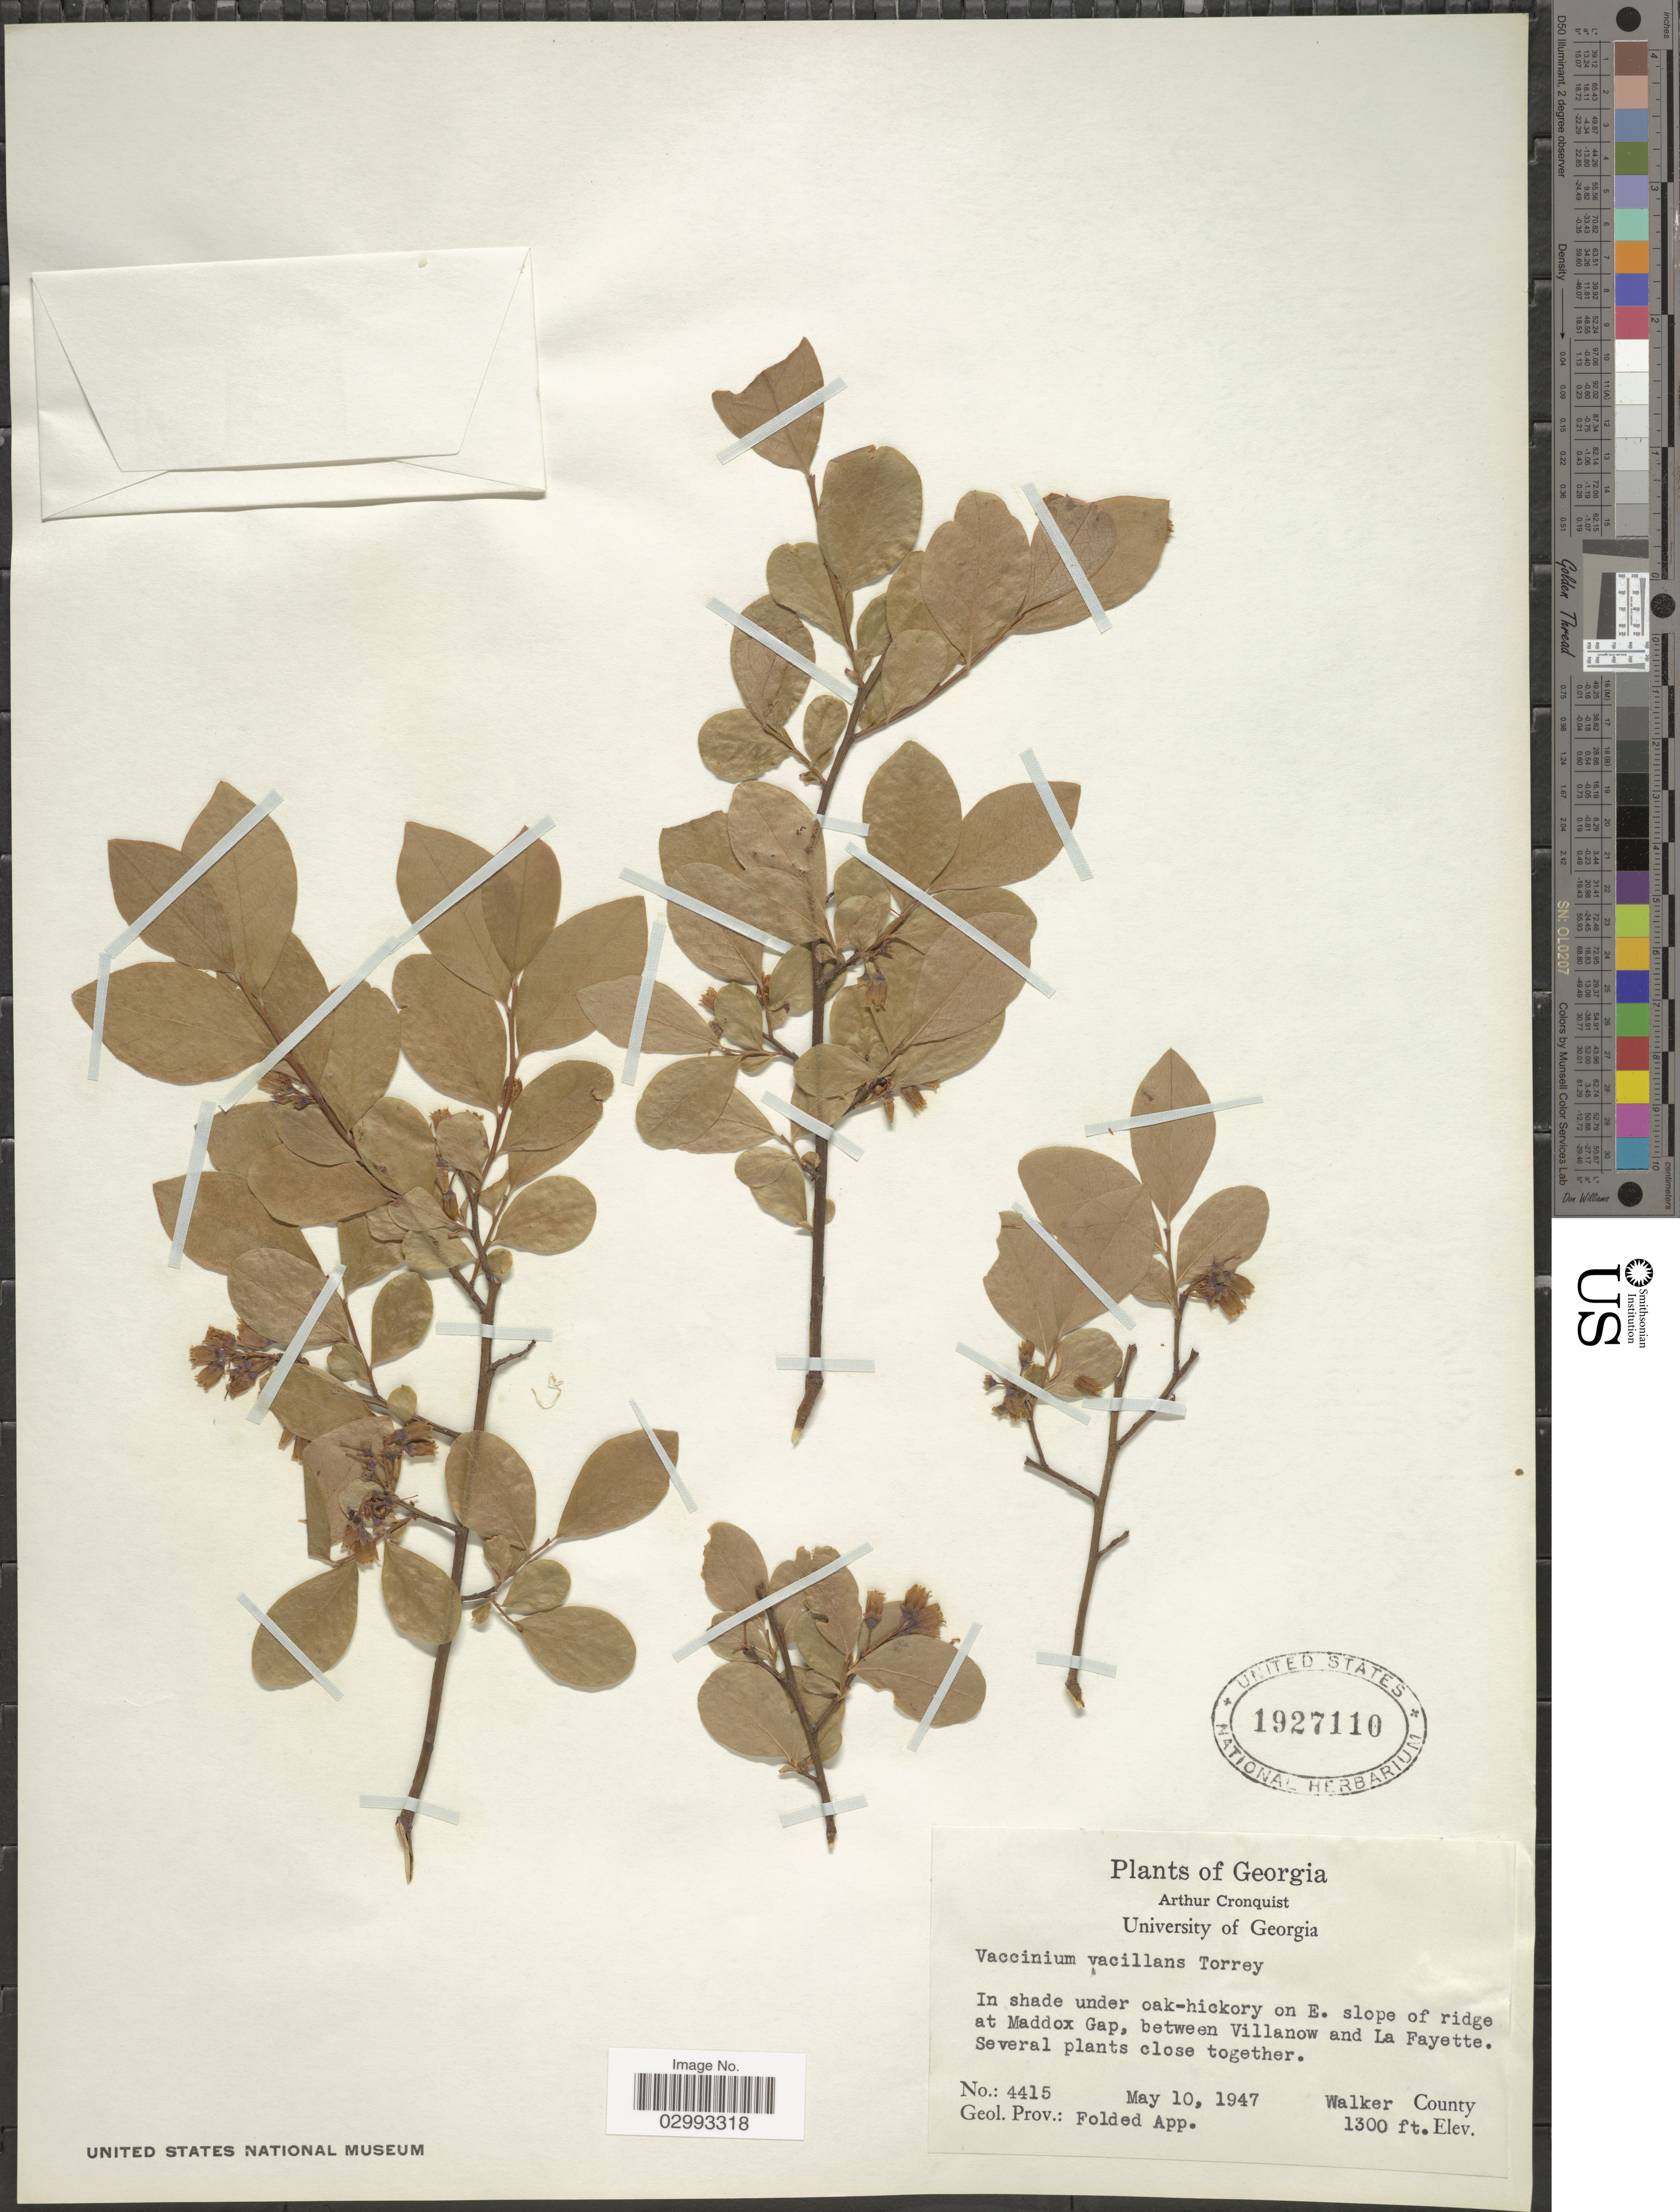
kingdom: Plantae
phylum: Tracheophyta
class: Magnoliopsida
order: Ericales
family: Ericaceae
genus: Polycodium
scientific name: Polycodium stamineum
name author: (L.) Greene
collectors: A. J. Cronquist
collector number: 4415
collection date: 1947-05-10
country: United States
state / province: Georgia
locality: In shade under oak-hickery on E. slope of ridge at Maddox Gap, between Villanow and La Fayette. Walker County. Geol. Prov.: Folded App.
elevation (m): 396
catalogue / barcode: US 1927110